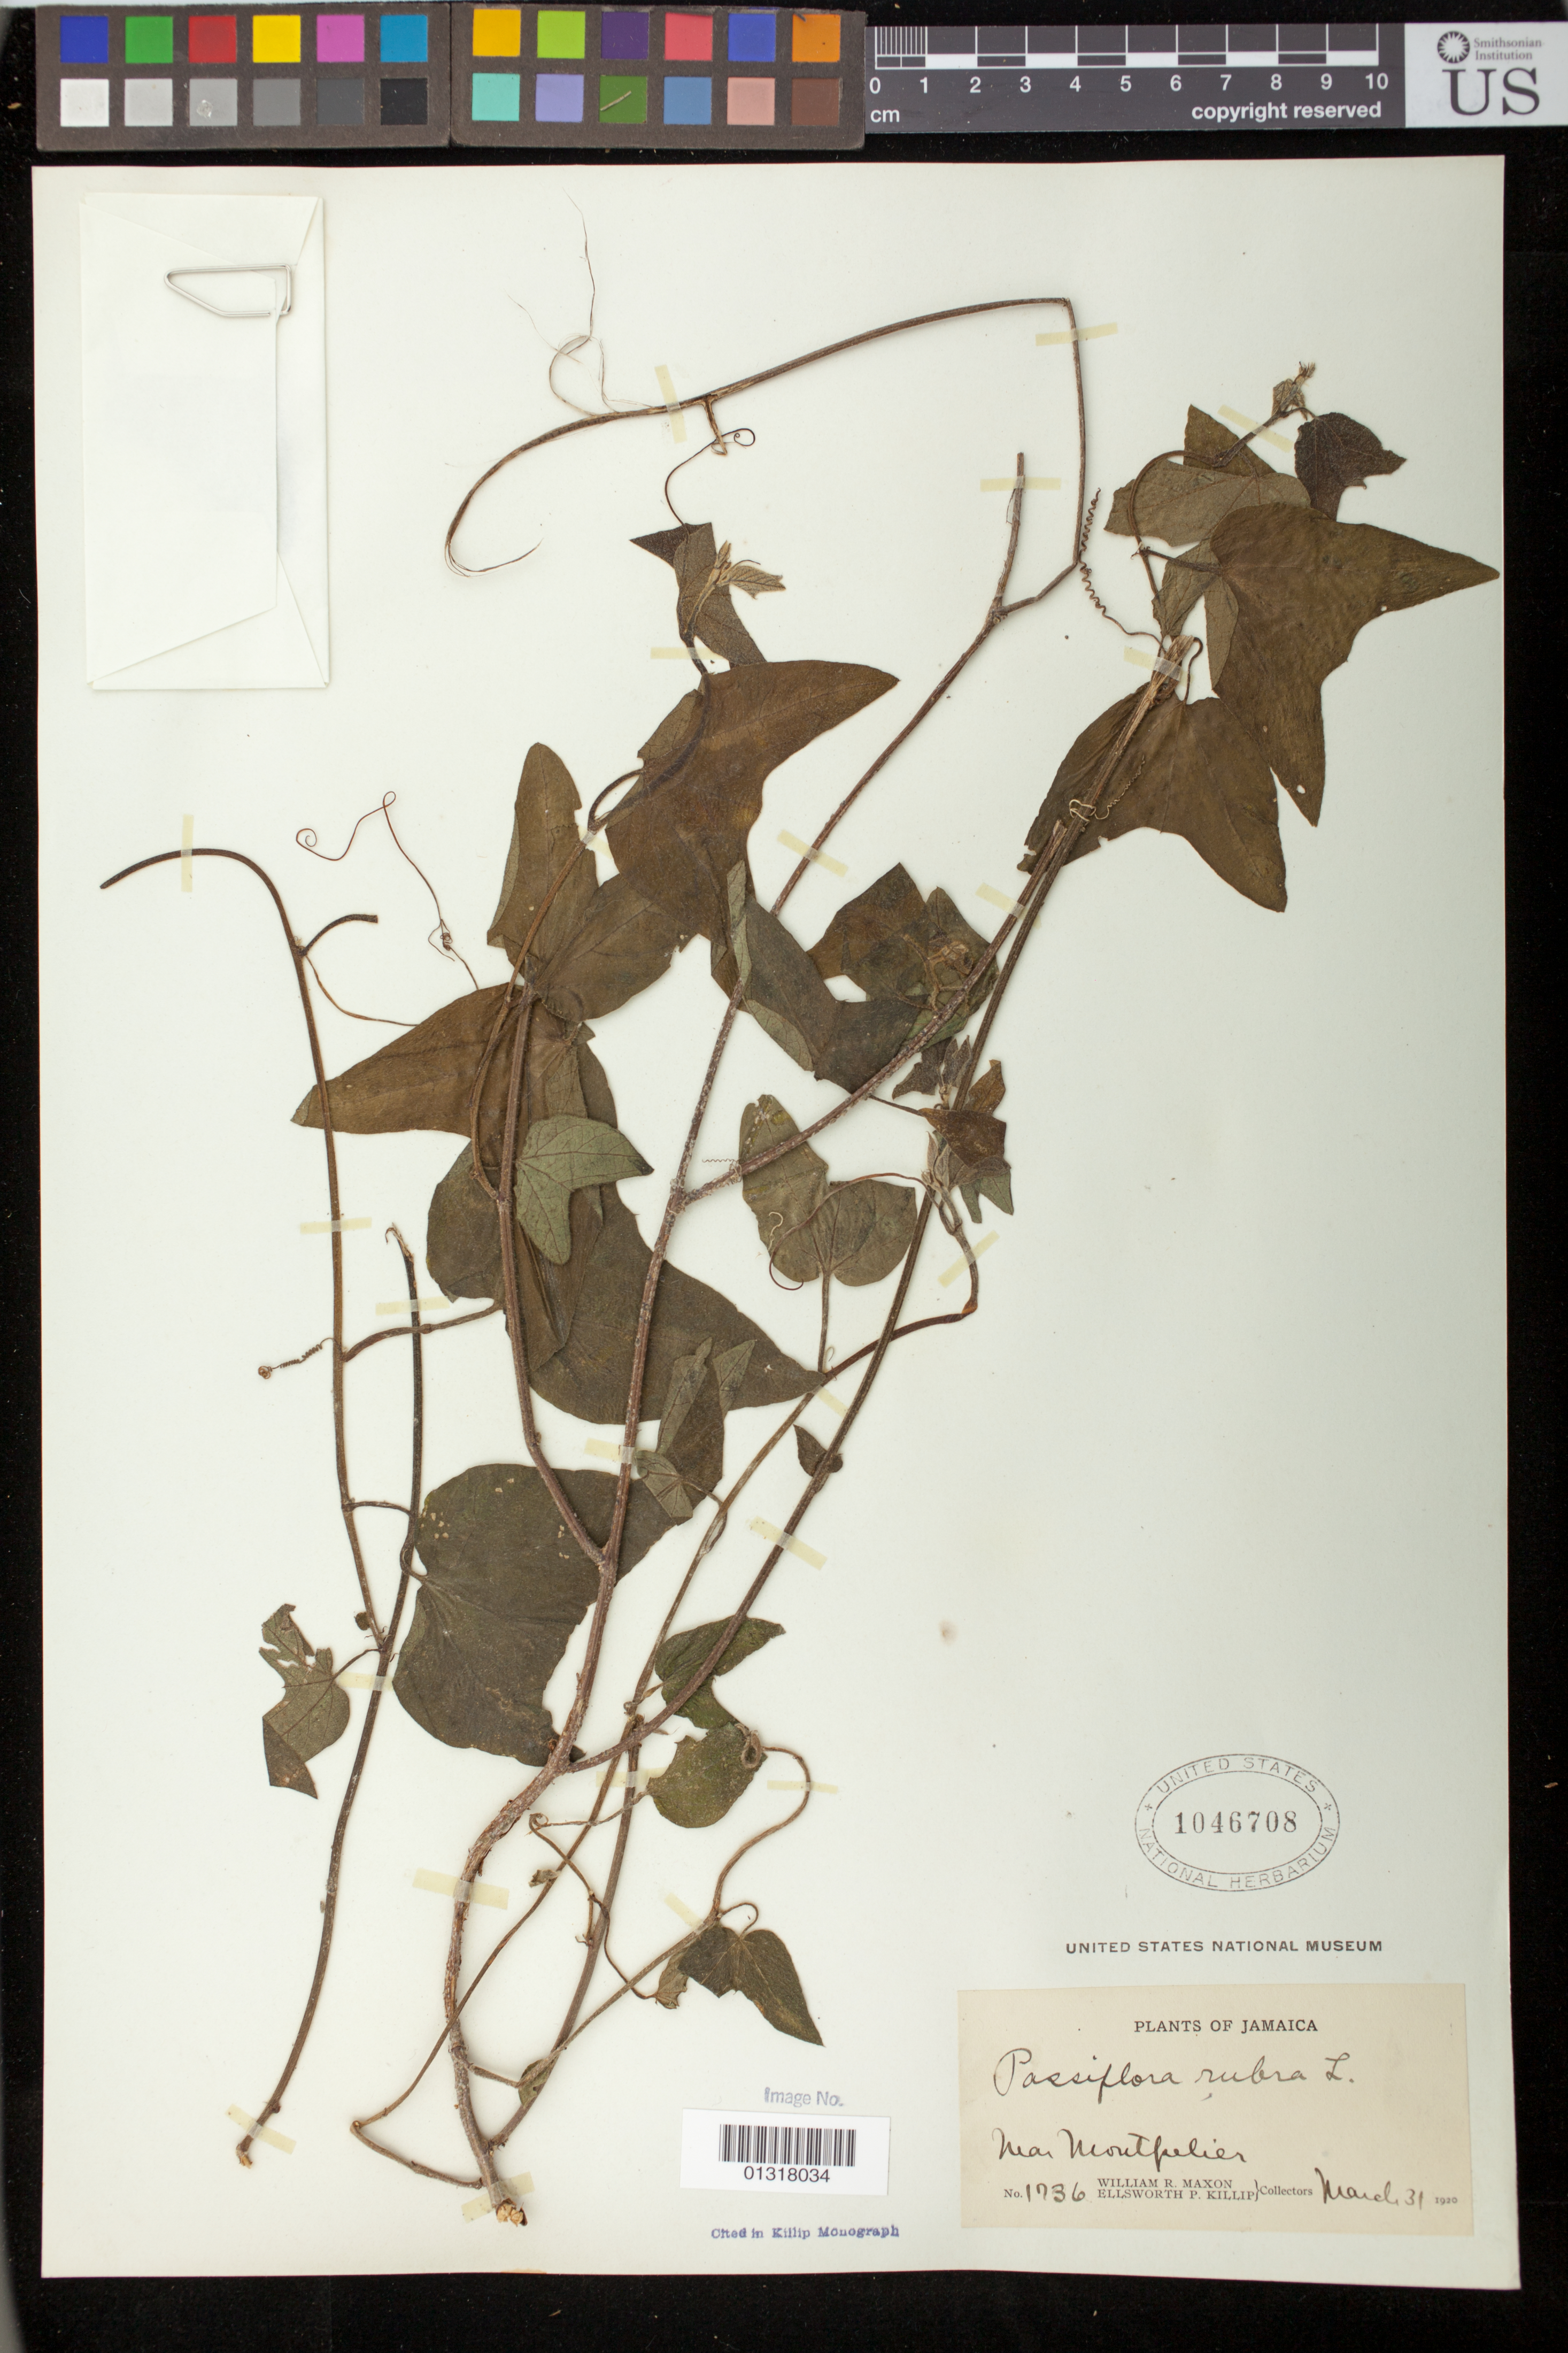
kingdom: Plantae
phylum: Tracheophyta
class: Magnoliopsida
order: Malpighiales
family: Passifloraceae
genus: Passiflora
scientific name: Passiflora rubra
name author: L.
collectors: W. R. Maxon & E. P. Killip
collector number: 1736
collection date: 1920-03-31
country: Jamaica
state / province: Saint James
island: Jamaica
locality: Near Montpelier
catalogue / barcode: US 1046708